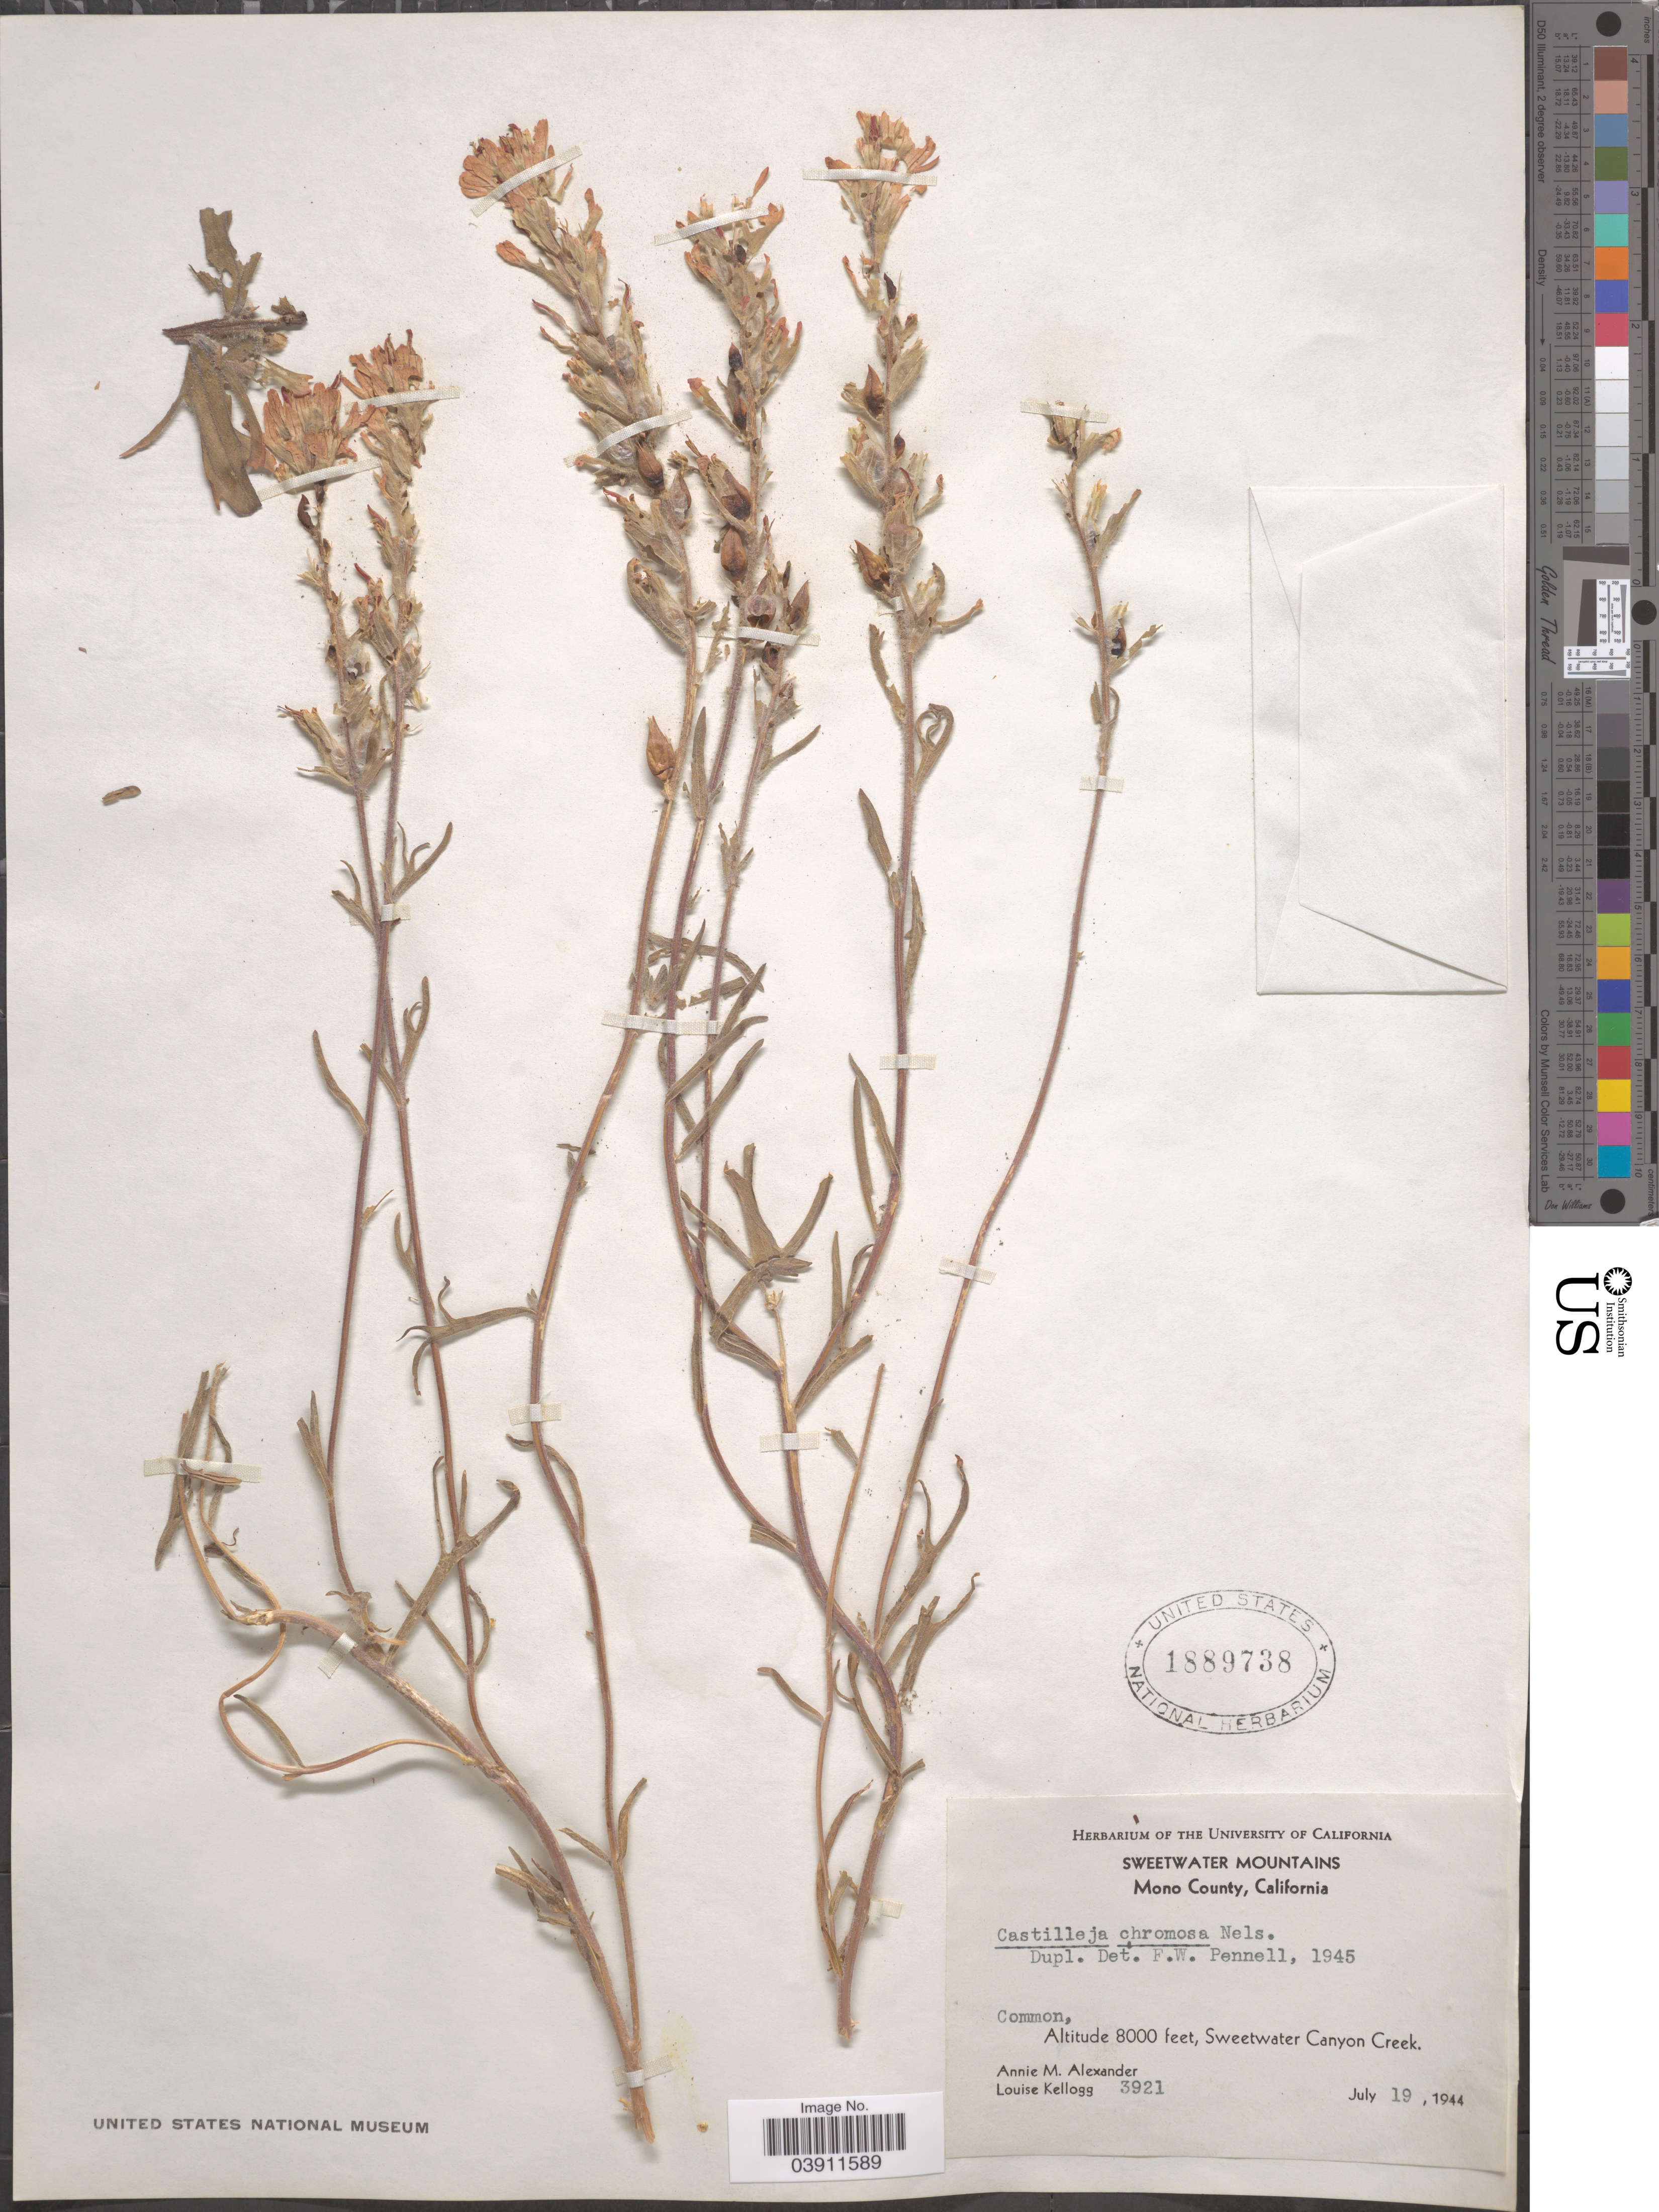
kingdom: Plantae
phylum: Tracheophyta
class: Magnoliopsida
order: Lamiales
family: Orobanchaceae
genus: Castilleja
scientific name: Castilleja chromosa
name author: A. Nelson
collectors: A. M. Alexander & L. Kellogg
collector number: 3921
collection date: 1944-07-19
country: United States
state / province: California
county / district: Mono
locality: Sweetwater Mountains. Mono County. Sweetwater Canyon Creek.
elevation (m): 2438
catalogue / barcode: US 1889738